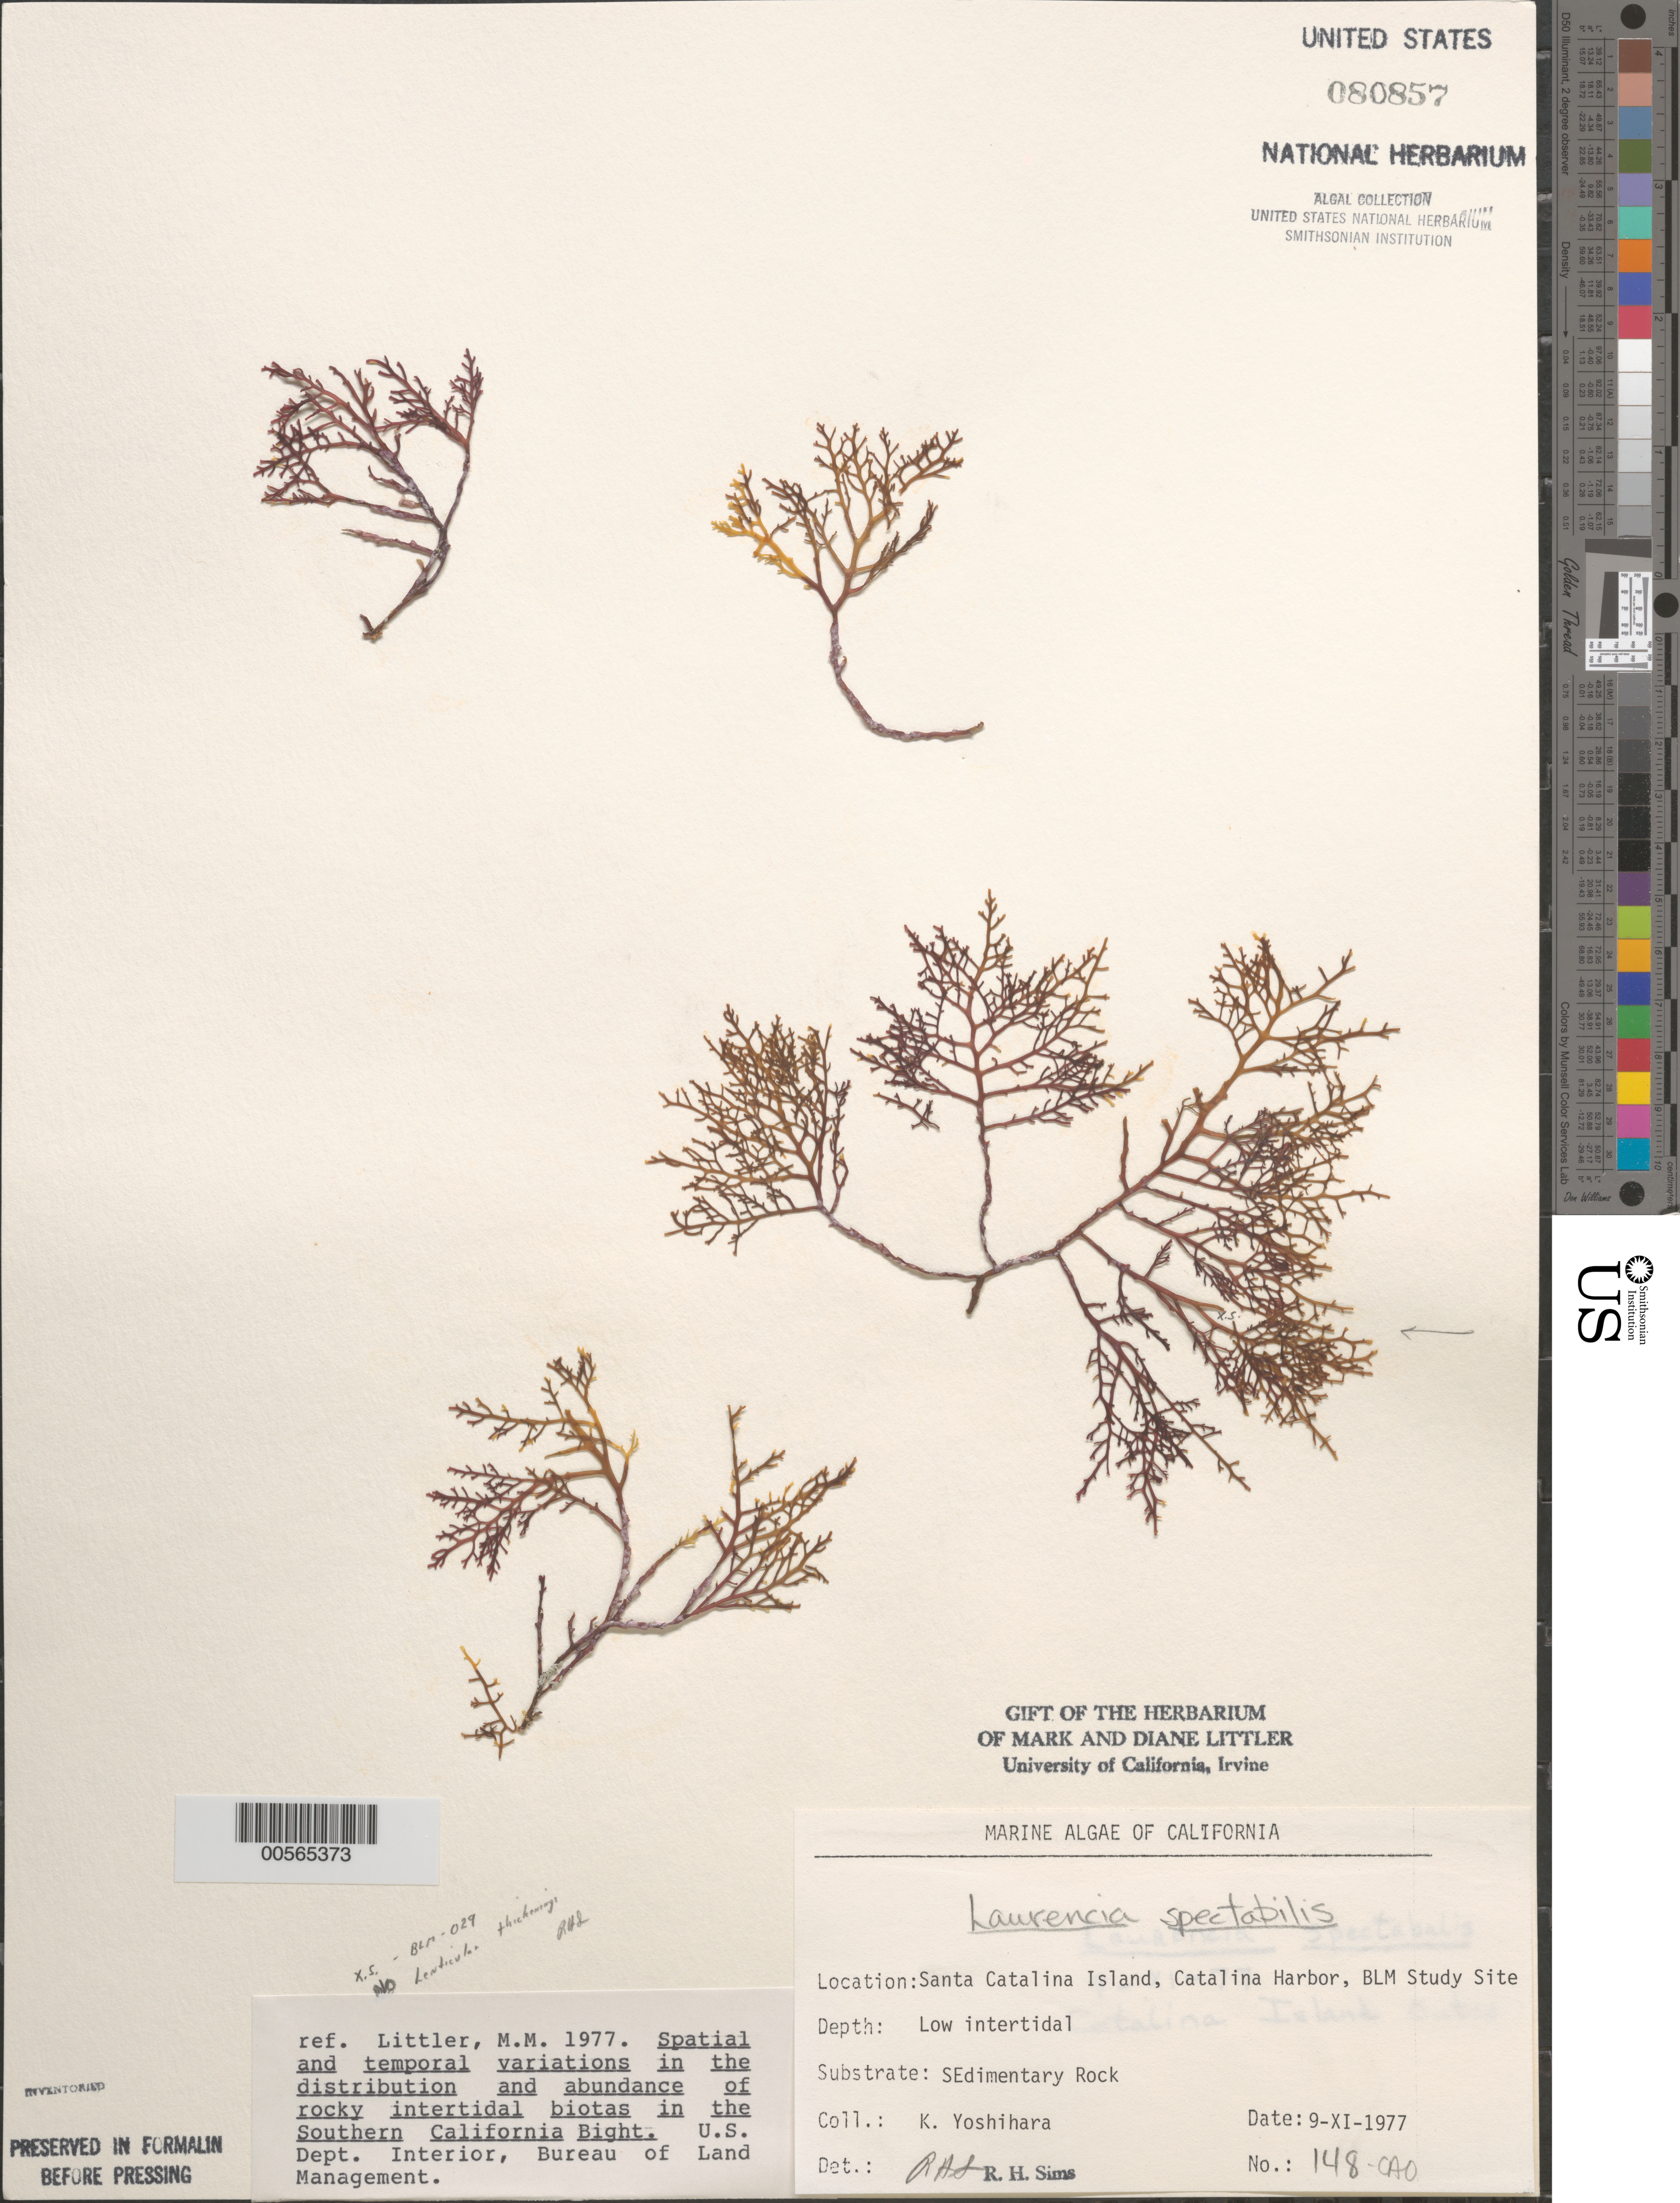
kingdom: Plantae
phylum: Rhodophyta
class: Florideophyceae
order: Ceramiales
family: Rhodomelaceae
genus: Osmundea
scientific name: Osmundea spectabilis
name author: (Postels & Rupr.) K.W. Nam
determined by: Algae name updating Project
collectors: K. Yoshihara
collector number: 148-cao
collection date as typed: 09 Nov 1977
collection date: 1977-11-09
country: United States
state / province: California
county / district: Los Angeles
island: Santa Catalina Island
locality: West side of Catalina Harbor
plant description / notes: BLM-SOCALBIGHT Rocky Intertidal Survey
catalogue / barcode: US 80857